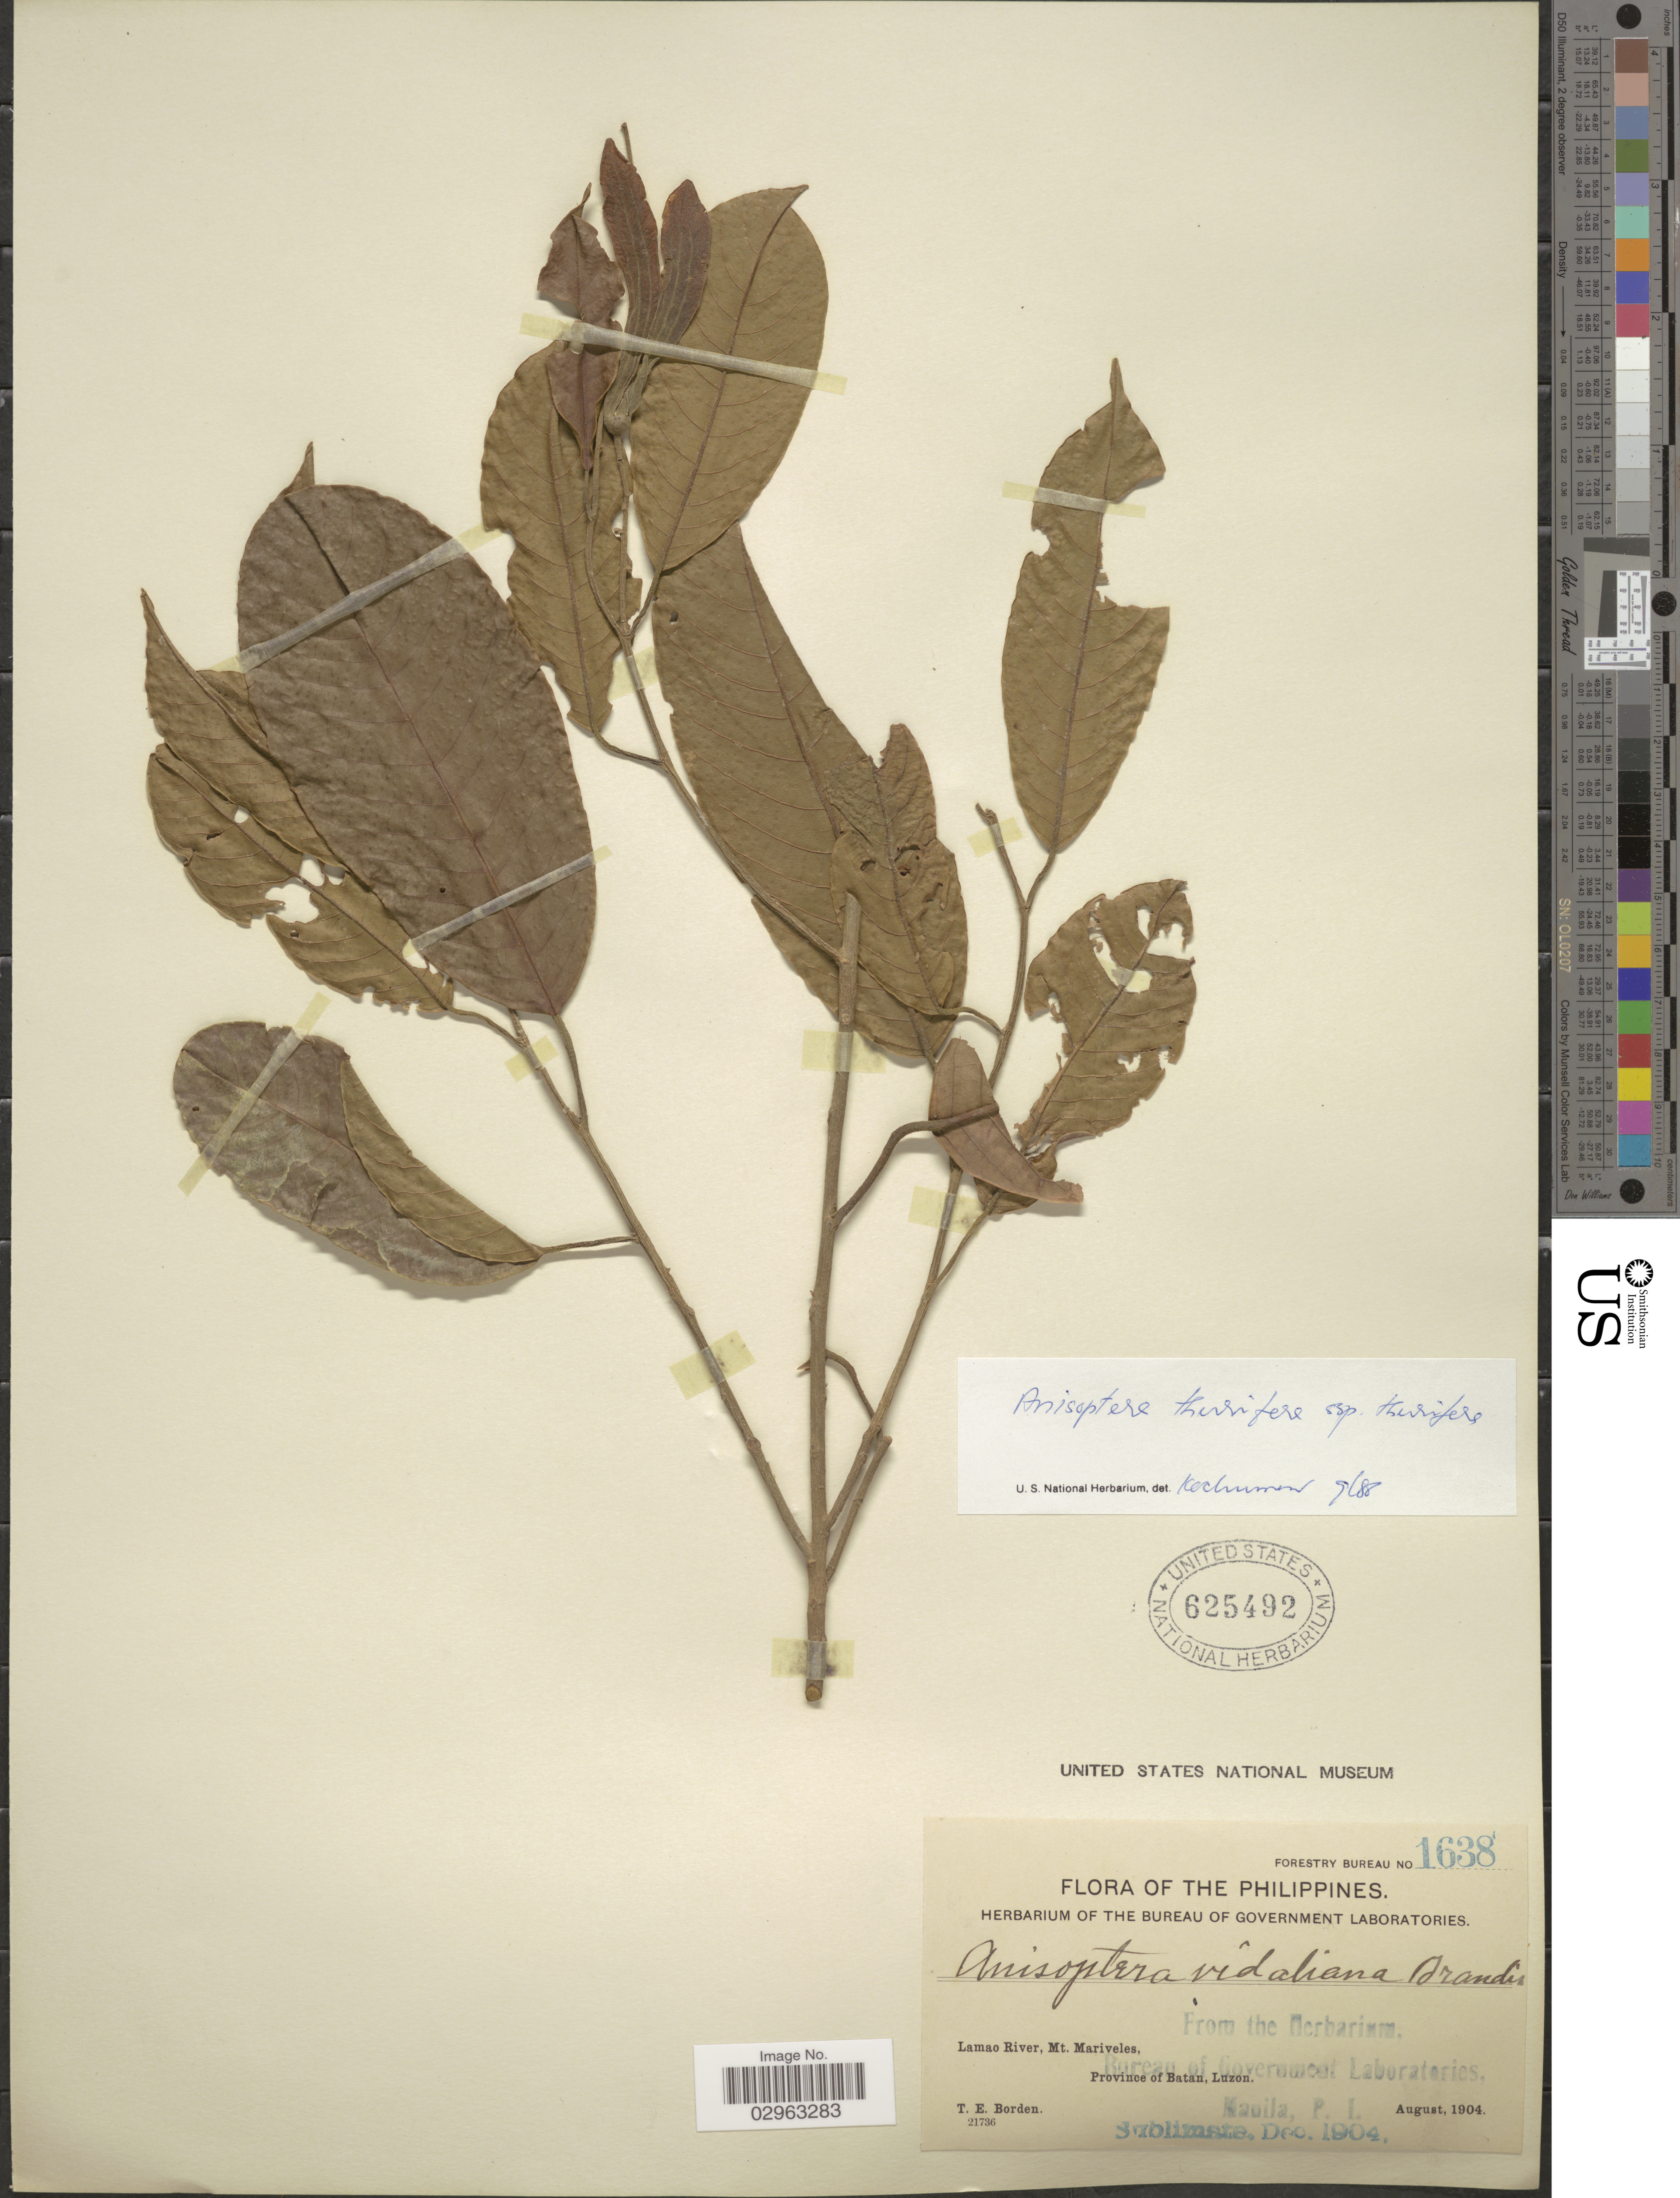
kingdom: Plantae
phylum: Tracheophyta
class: Magnoliopsida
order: Malvales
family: Dipterocarpaceae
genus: Anisoptera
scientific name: Anisoptera thurifera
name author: (Blanco) Blume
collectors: T. E. Borden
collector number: Forestry Bureau 1638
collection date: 1904-08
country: Philippines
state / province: Cagayan Valley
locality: Lamao River, Mt. Mariveles, Province of Batan, Luzon.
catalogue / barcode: US 625492